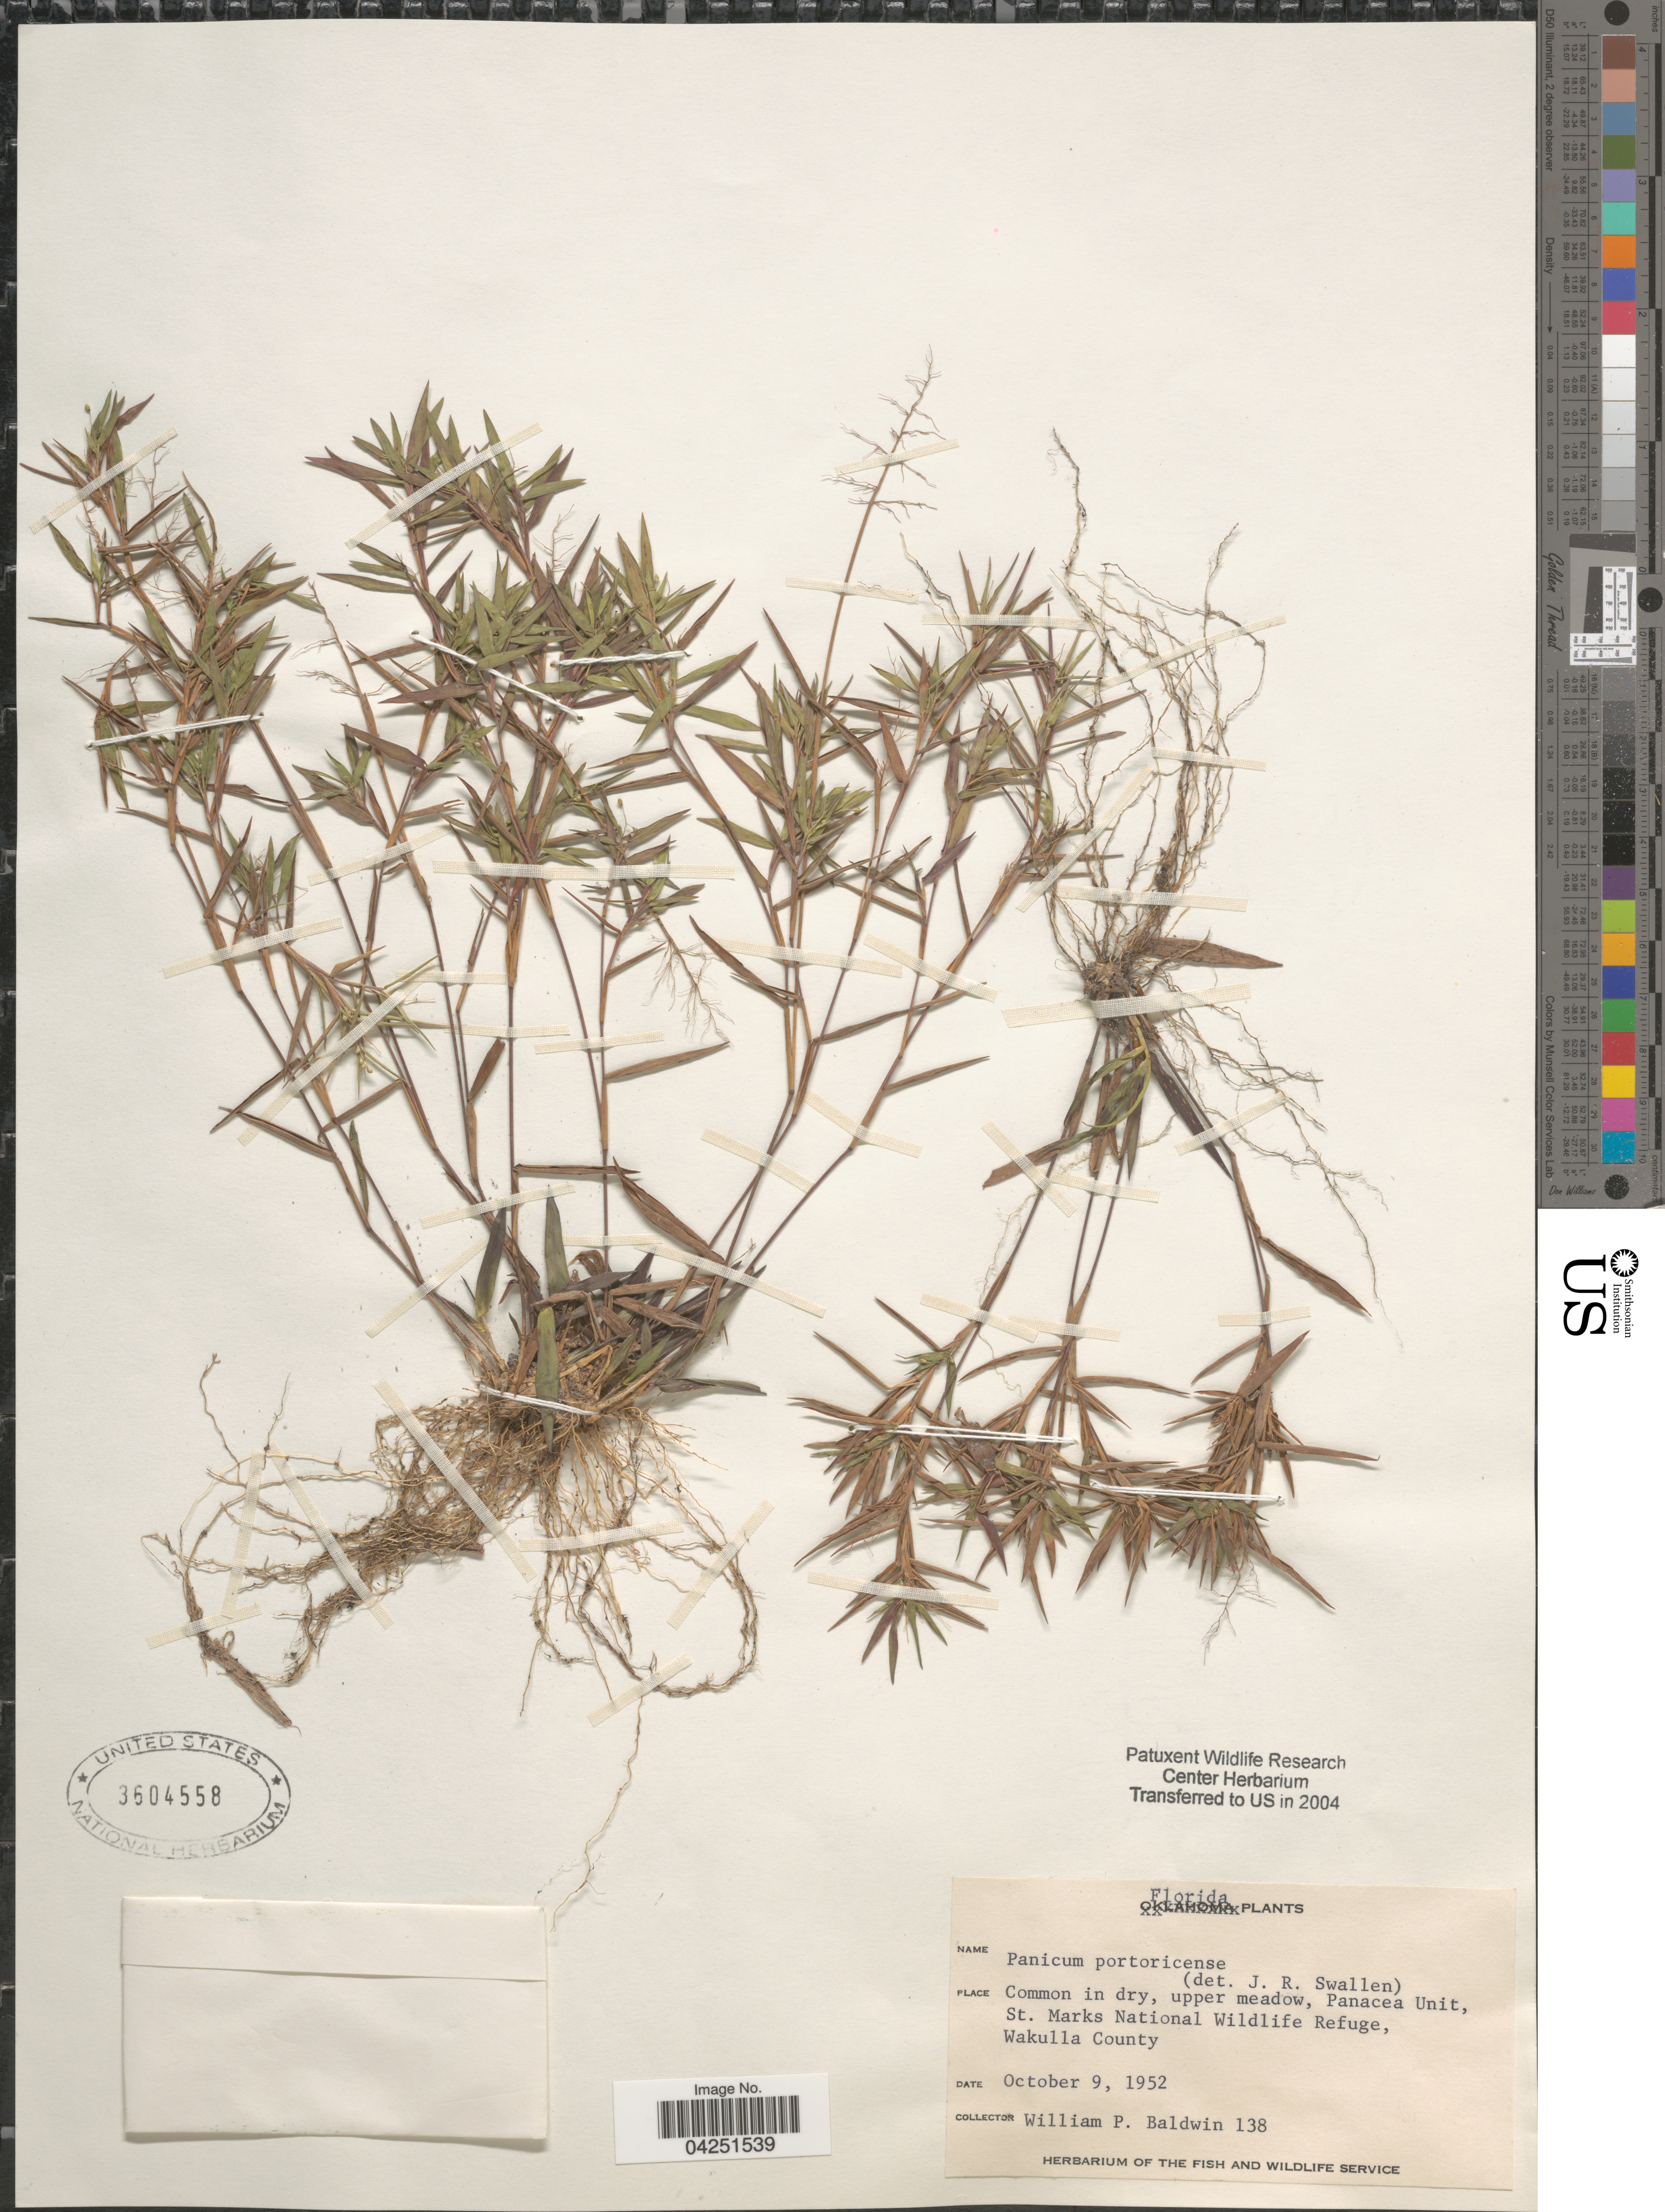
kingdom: Plantae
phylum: Tracheophyta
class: Liliopsida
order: Poales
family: Poaceae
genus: Dichanthelium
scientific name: Dichanthelium acuminatum var. acuminatum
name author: (Sw.) Gould & C.A. Clark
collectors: W. Baldwin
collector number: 138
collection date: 1952-10-09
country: United States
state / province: Florida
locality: Common in dry, upper meadow, Panacea Unit, St. Marks National Wildlife Refuge, Wakulla County.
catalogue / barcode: US 3604558